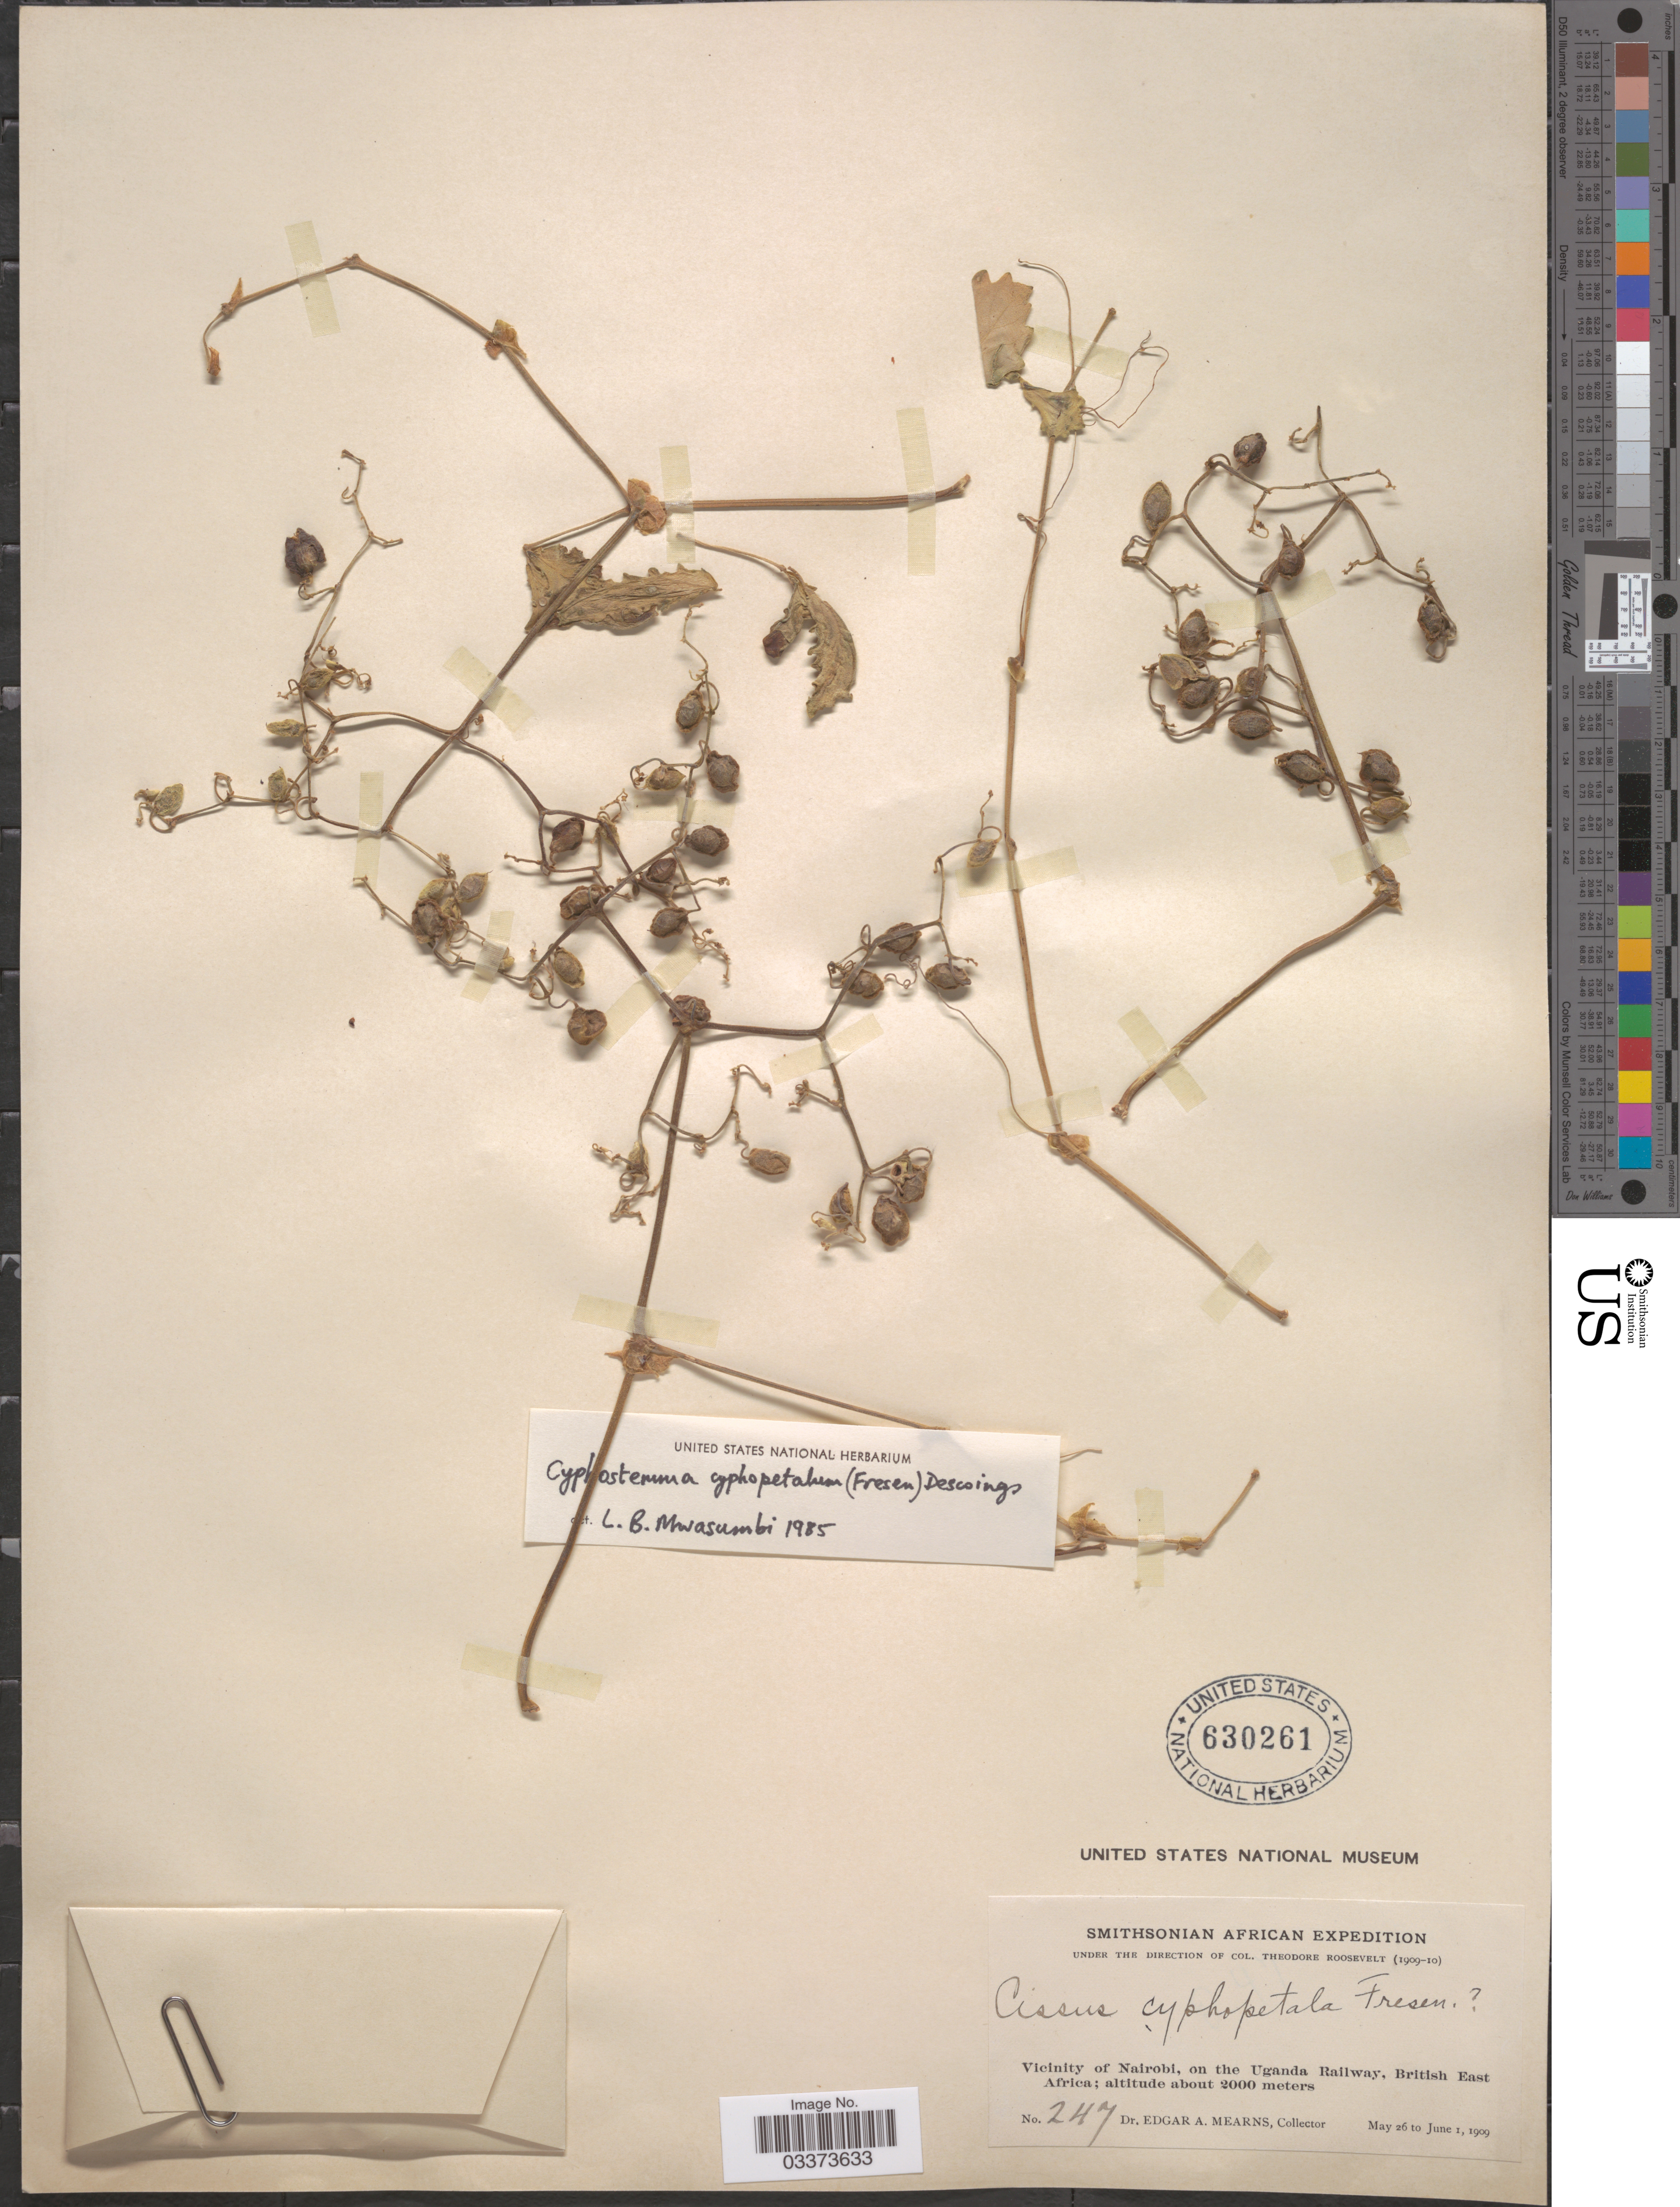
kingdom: Plantae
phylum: Tracheophyta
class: Magnoliopsida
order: Vitales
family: Vitaceae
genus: Cyphostemma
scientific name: Cyphostemma cyphopetalum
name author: (Fresen.) Desc. et al.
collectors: E. A. Mearns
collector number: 247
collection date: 1909-05-26/1909-06-01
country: Kenya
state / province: Nairobi Area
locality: Vicinity of Nairobi, on the Uganda Railway, British East Africa.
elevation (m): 2000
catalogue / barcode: US 630261